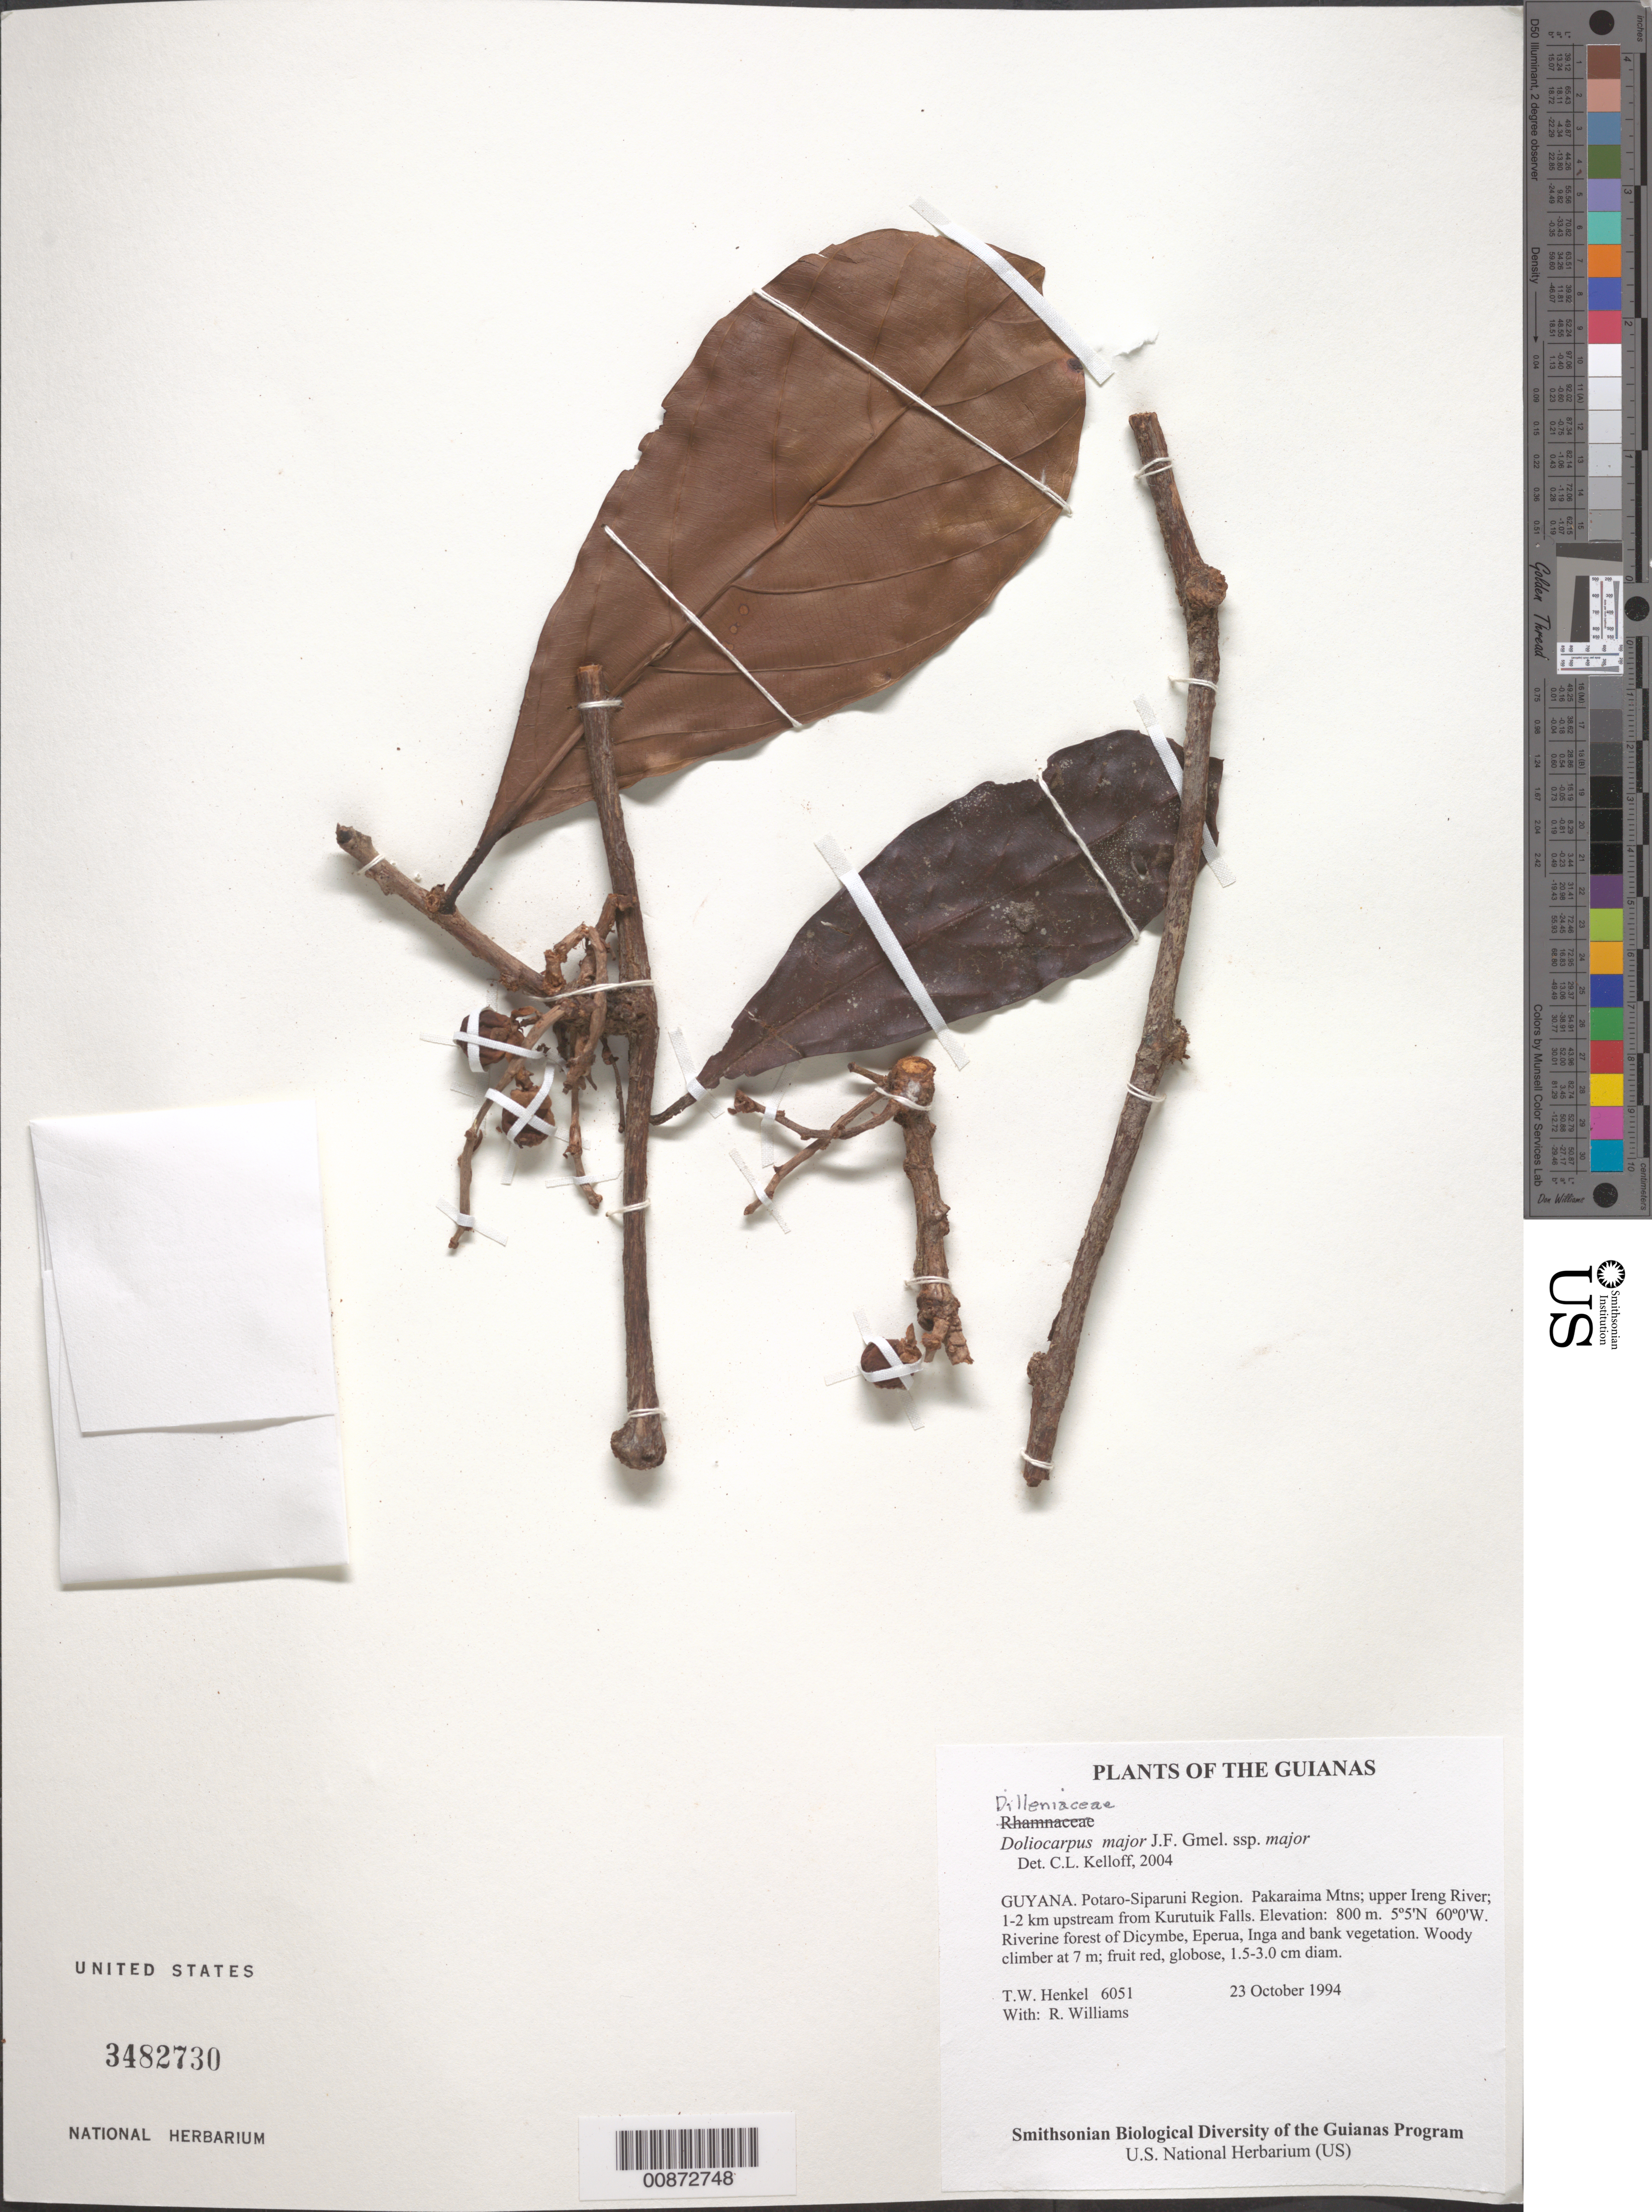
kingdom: Plantae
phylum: Tracheophyta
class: Magnoliopsida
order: Dilleniales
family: Dilleniaceae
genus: Doliocarpus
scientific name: Doliocarpus guianensis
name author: (Aubl.) Gilg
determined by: Victor Longhi Monzoli, João, (BRAZIL)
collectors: T. Henkel & R. Williams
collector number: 6051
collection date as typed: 23 October 1994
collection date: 1994-10-23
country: Guyana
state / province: Potaro-Siparuni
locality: Pakaraima Mtns; upper Ireng River; 1-2 km upstream from Kurutuik Falls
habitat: Riverine forest of Dicymbe, Eperua, Inga and bank vegetation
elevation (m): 800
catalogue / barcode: US 3482730